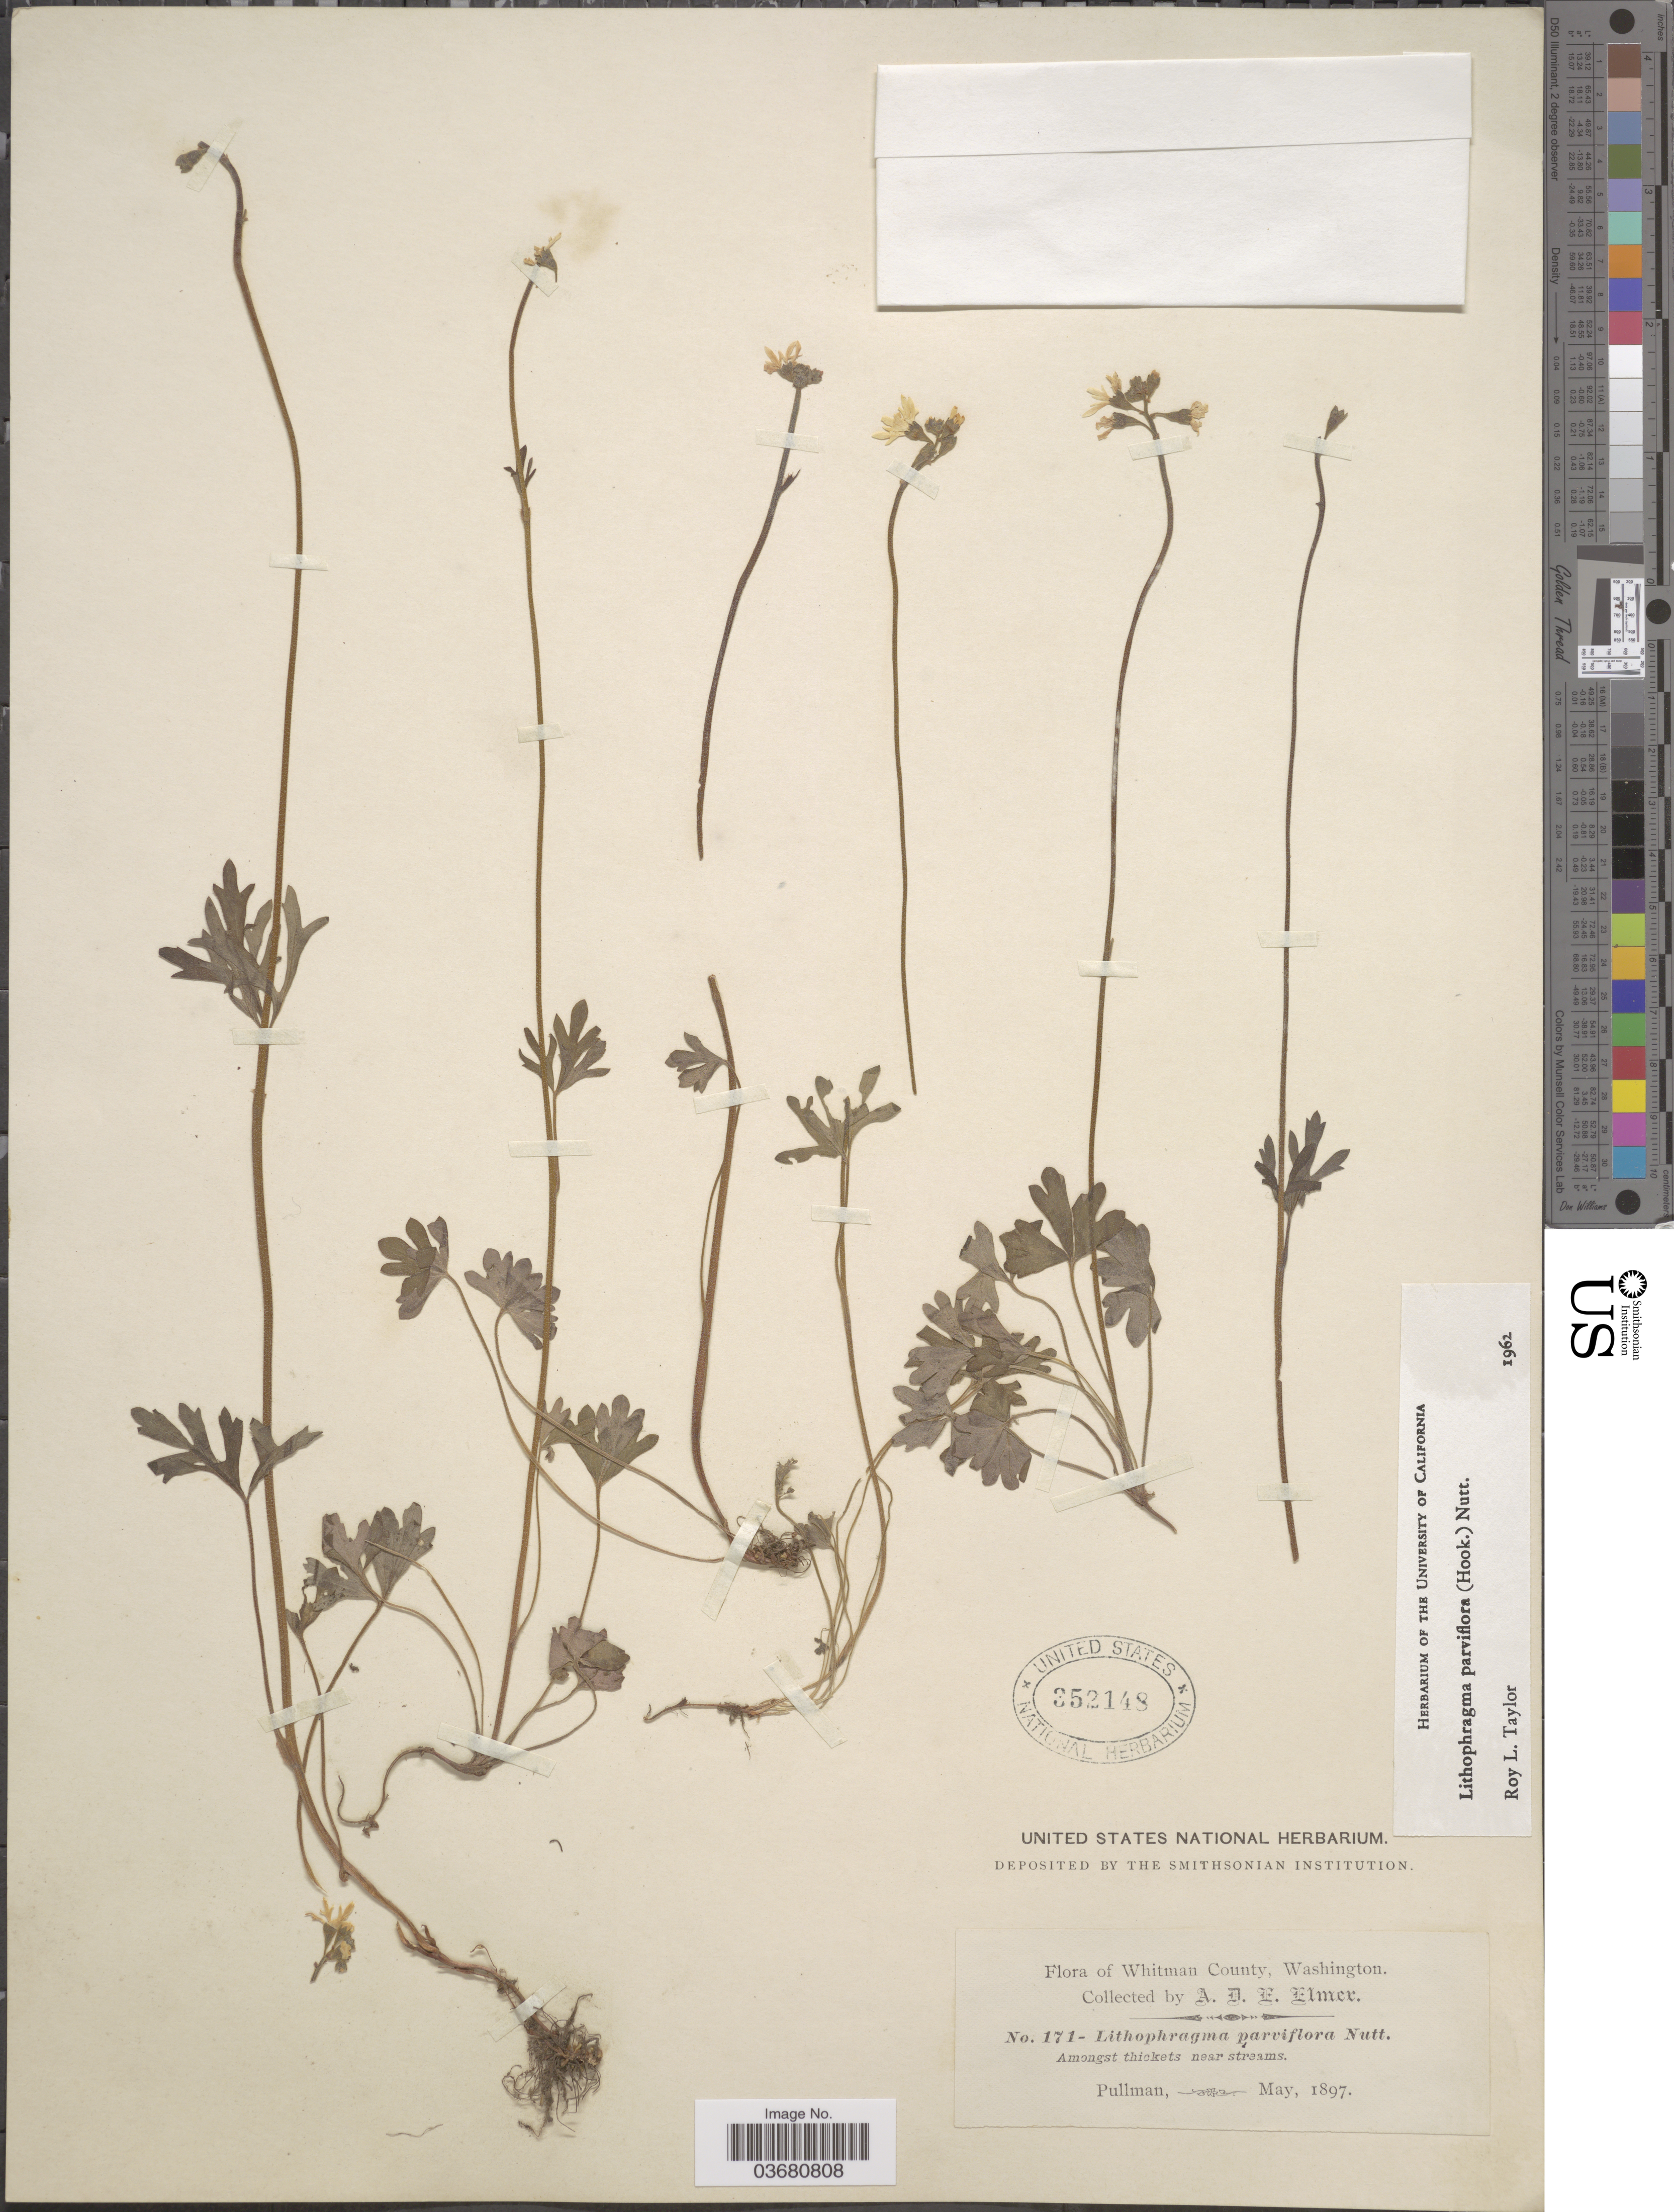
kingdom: Plantae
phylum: Tracheophyta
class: Magnoliopsida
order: Saxifragales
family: Saxifragaceae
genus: Lithophragma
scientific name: Lithophragma parviflorum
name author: (Hook.) Nutt.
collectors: A. D. E. Elmer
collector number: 171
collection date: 1897-05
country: United States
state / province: Washington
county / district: Whitman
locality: Whitman County. Amongst thickets near streams. Pullman.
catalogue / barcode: US 352148